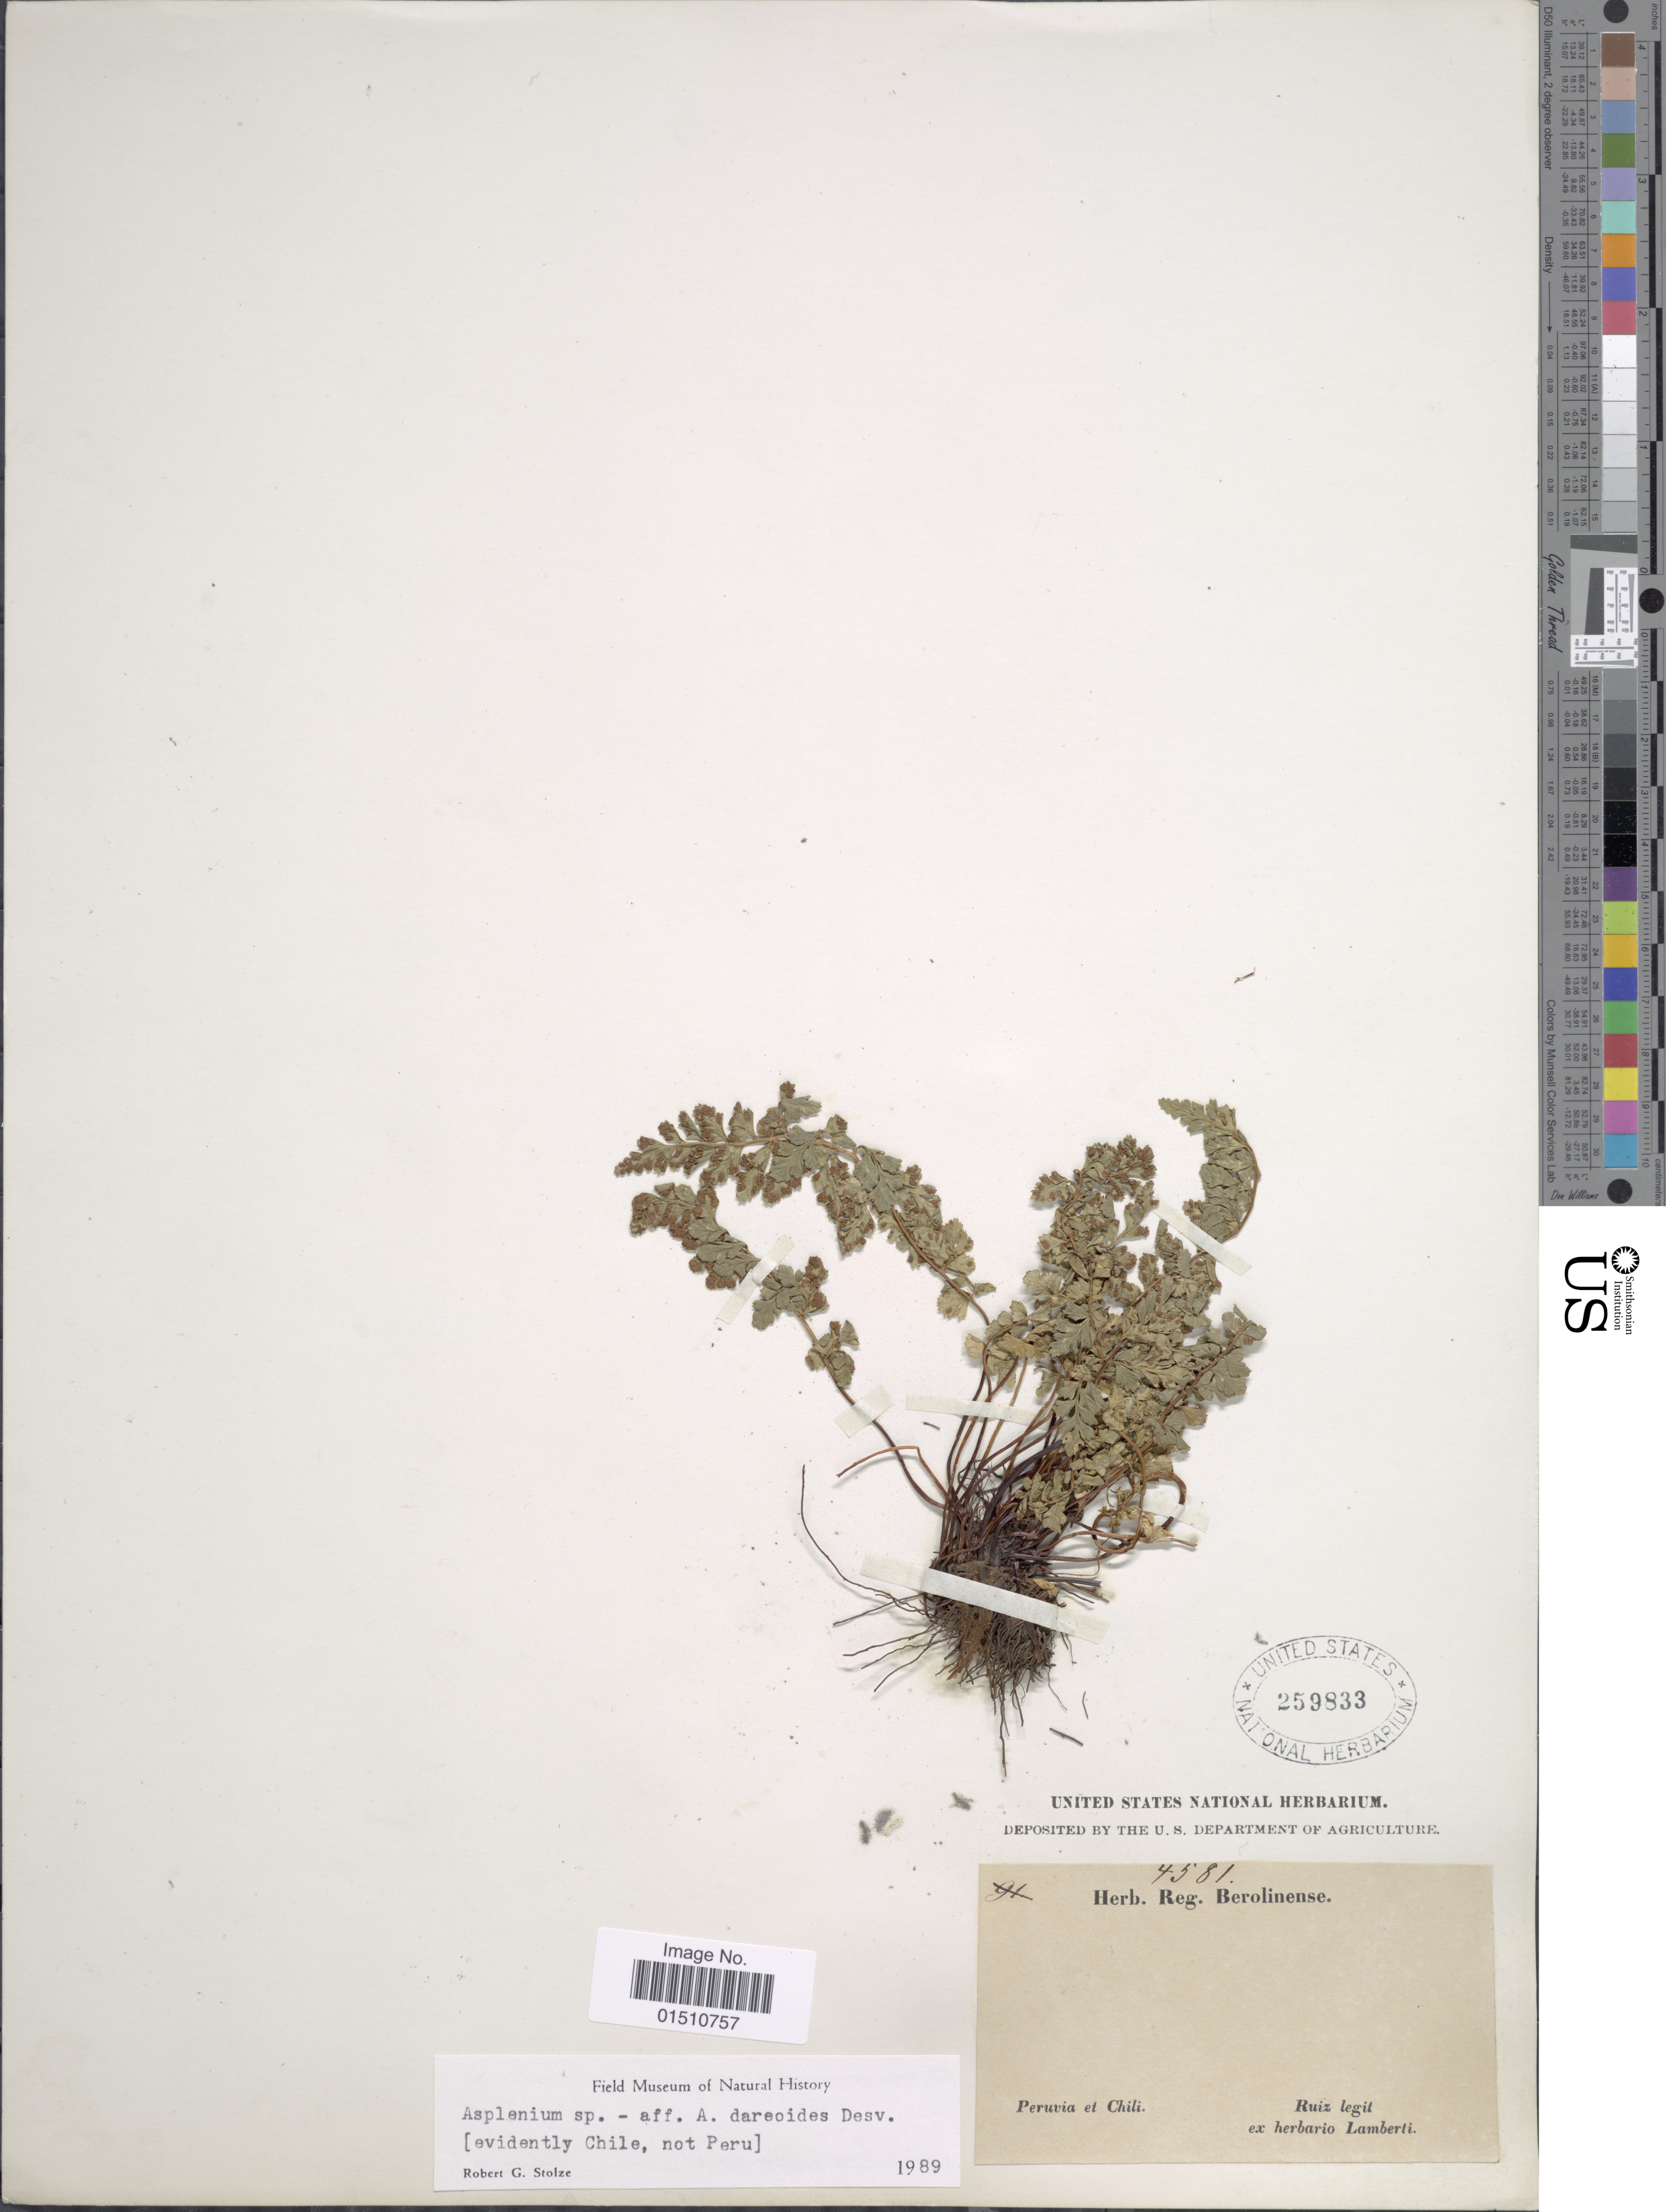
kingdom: Plantae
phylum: Tracheophyta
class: Polypodiopsida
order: Polypodiales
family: Aspleniaceae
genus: Asplenium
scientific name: Asplenium dareoides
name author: Desv.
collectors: Ruiz, --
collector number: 4581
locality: Peruvia et Chili.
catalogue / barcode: US 259833